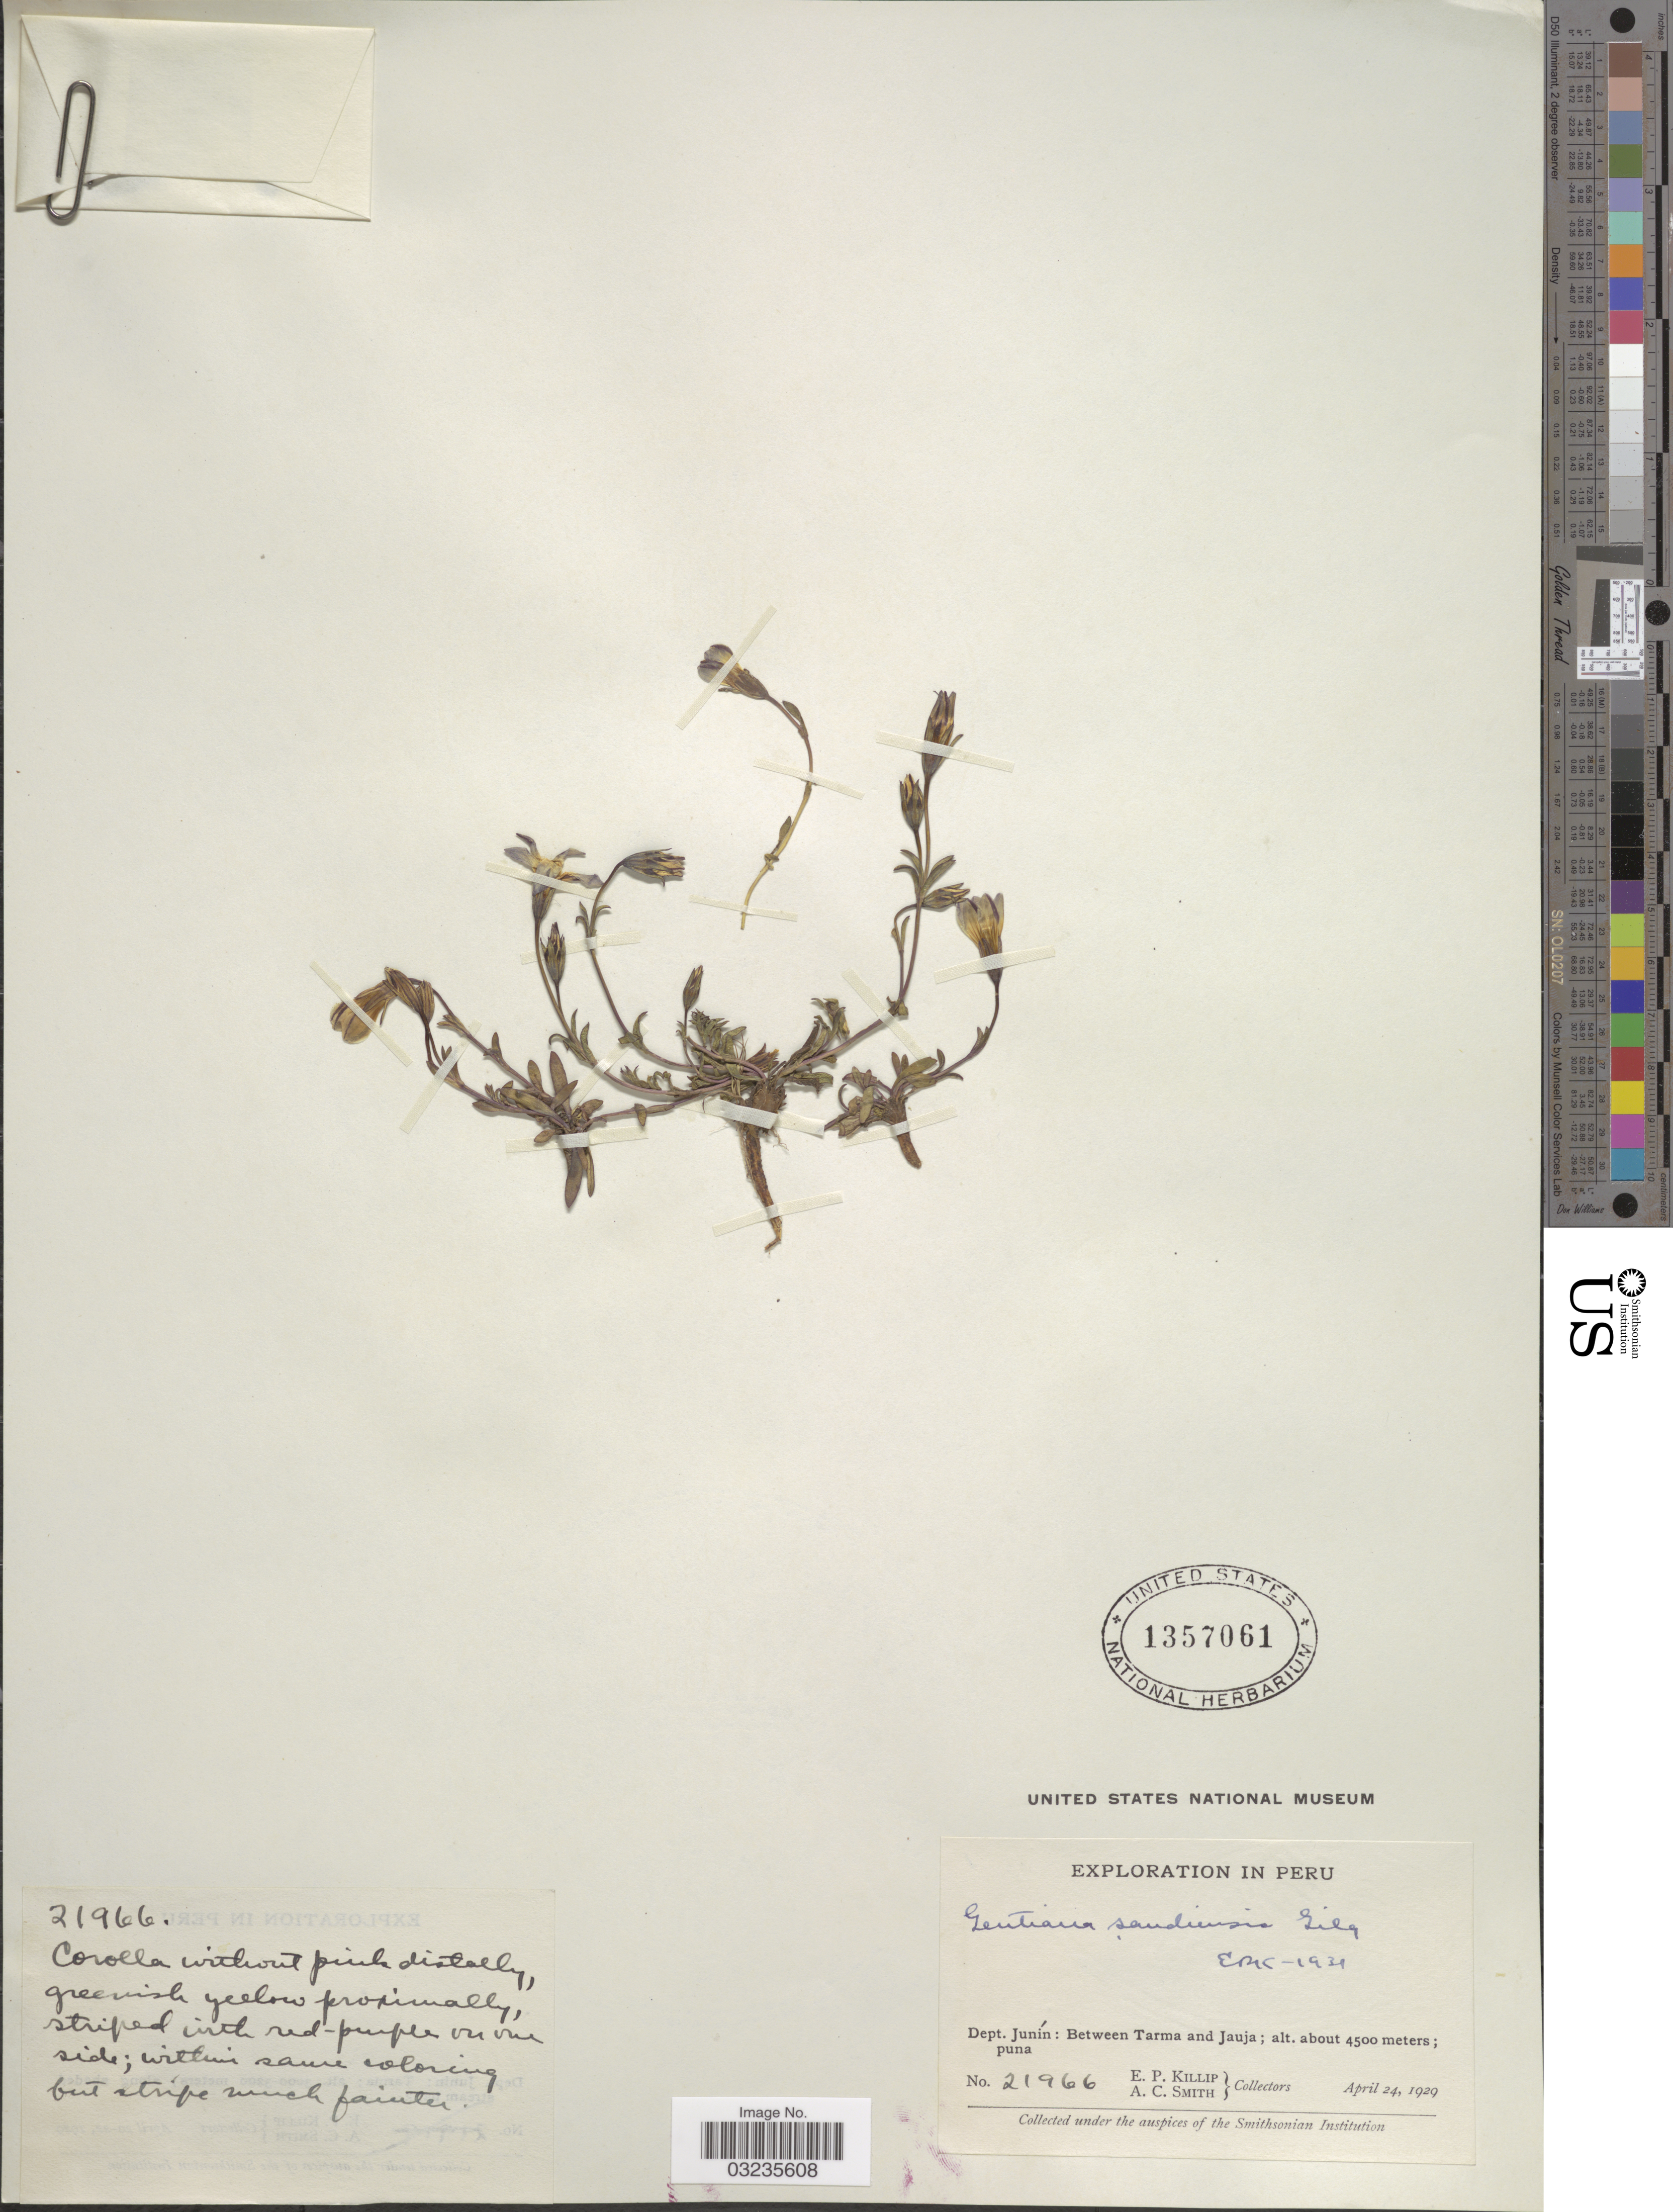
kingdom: Plantae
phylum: Tracheophyta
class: Magnoliopsida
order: Gentianales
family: Gentianaceae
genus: Gentiana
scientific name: Gentiana sandiensis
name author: Gilg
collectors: E. P. Killip & A. C. Smith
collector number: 21966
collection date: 1929-04-24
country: Peru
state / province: Junín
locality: Dept. Junín: Between Tarma and Jauja.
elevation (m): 4500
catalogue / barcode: US 1357061